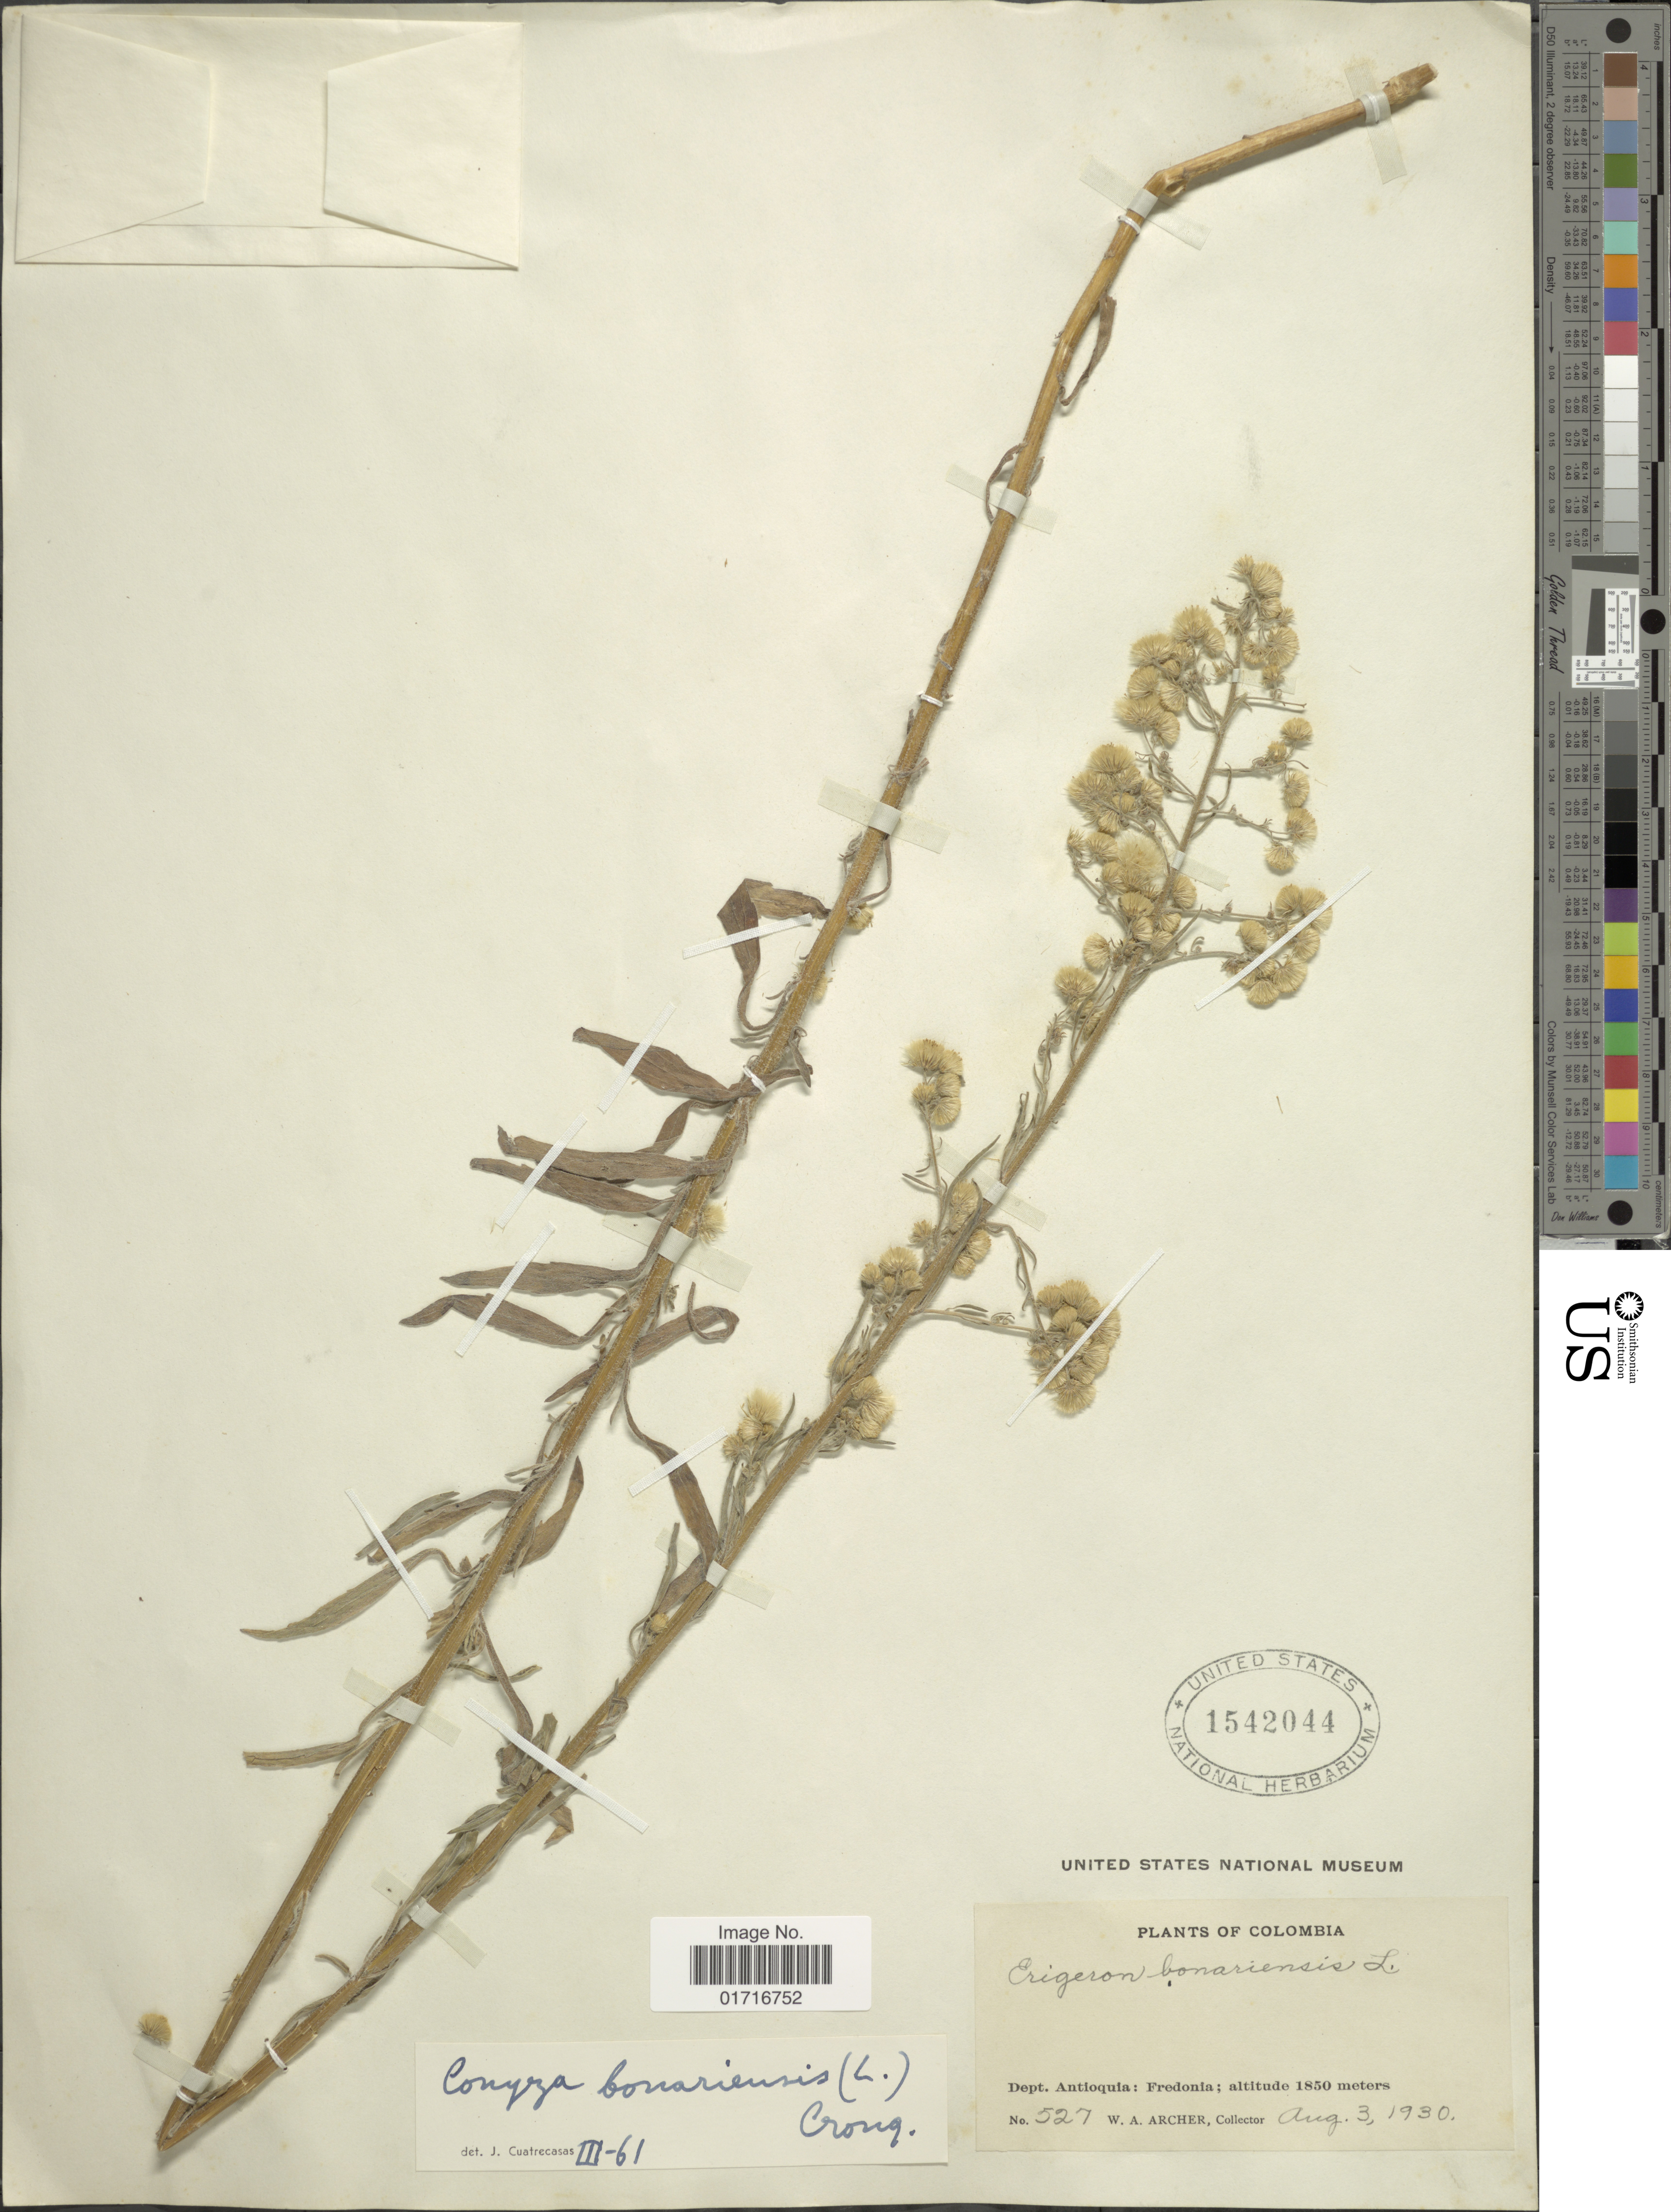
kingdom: Plantae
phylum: Tracheophyta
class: Magnoliopsida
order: Asterales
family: Asteraceae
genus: Conyza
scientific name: Conyza bonariensis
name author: (L.) Cronq.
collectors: W. A. Archer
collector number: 527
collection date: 1930-08-03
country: Colombia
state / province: Antioquia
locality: Dept. Antioquia: Fredonia.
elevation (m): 1850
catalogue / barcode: US 1542044